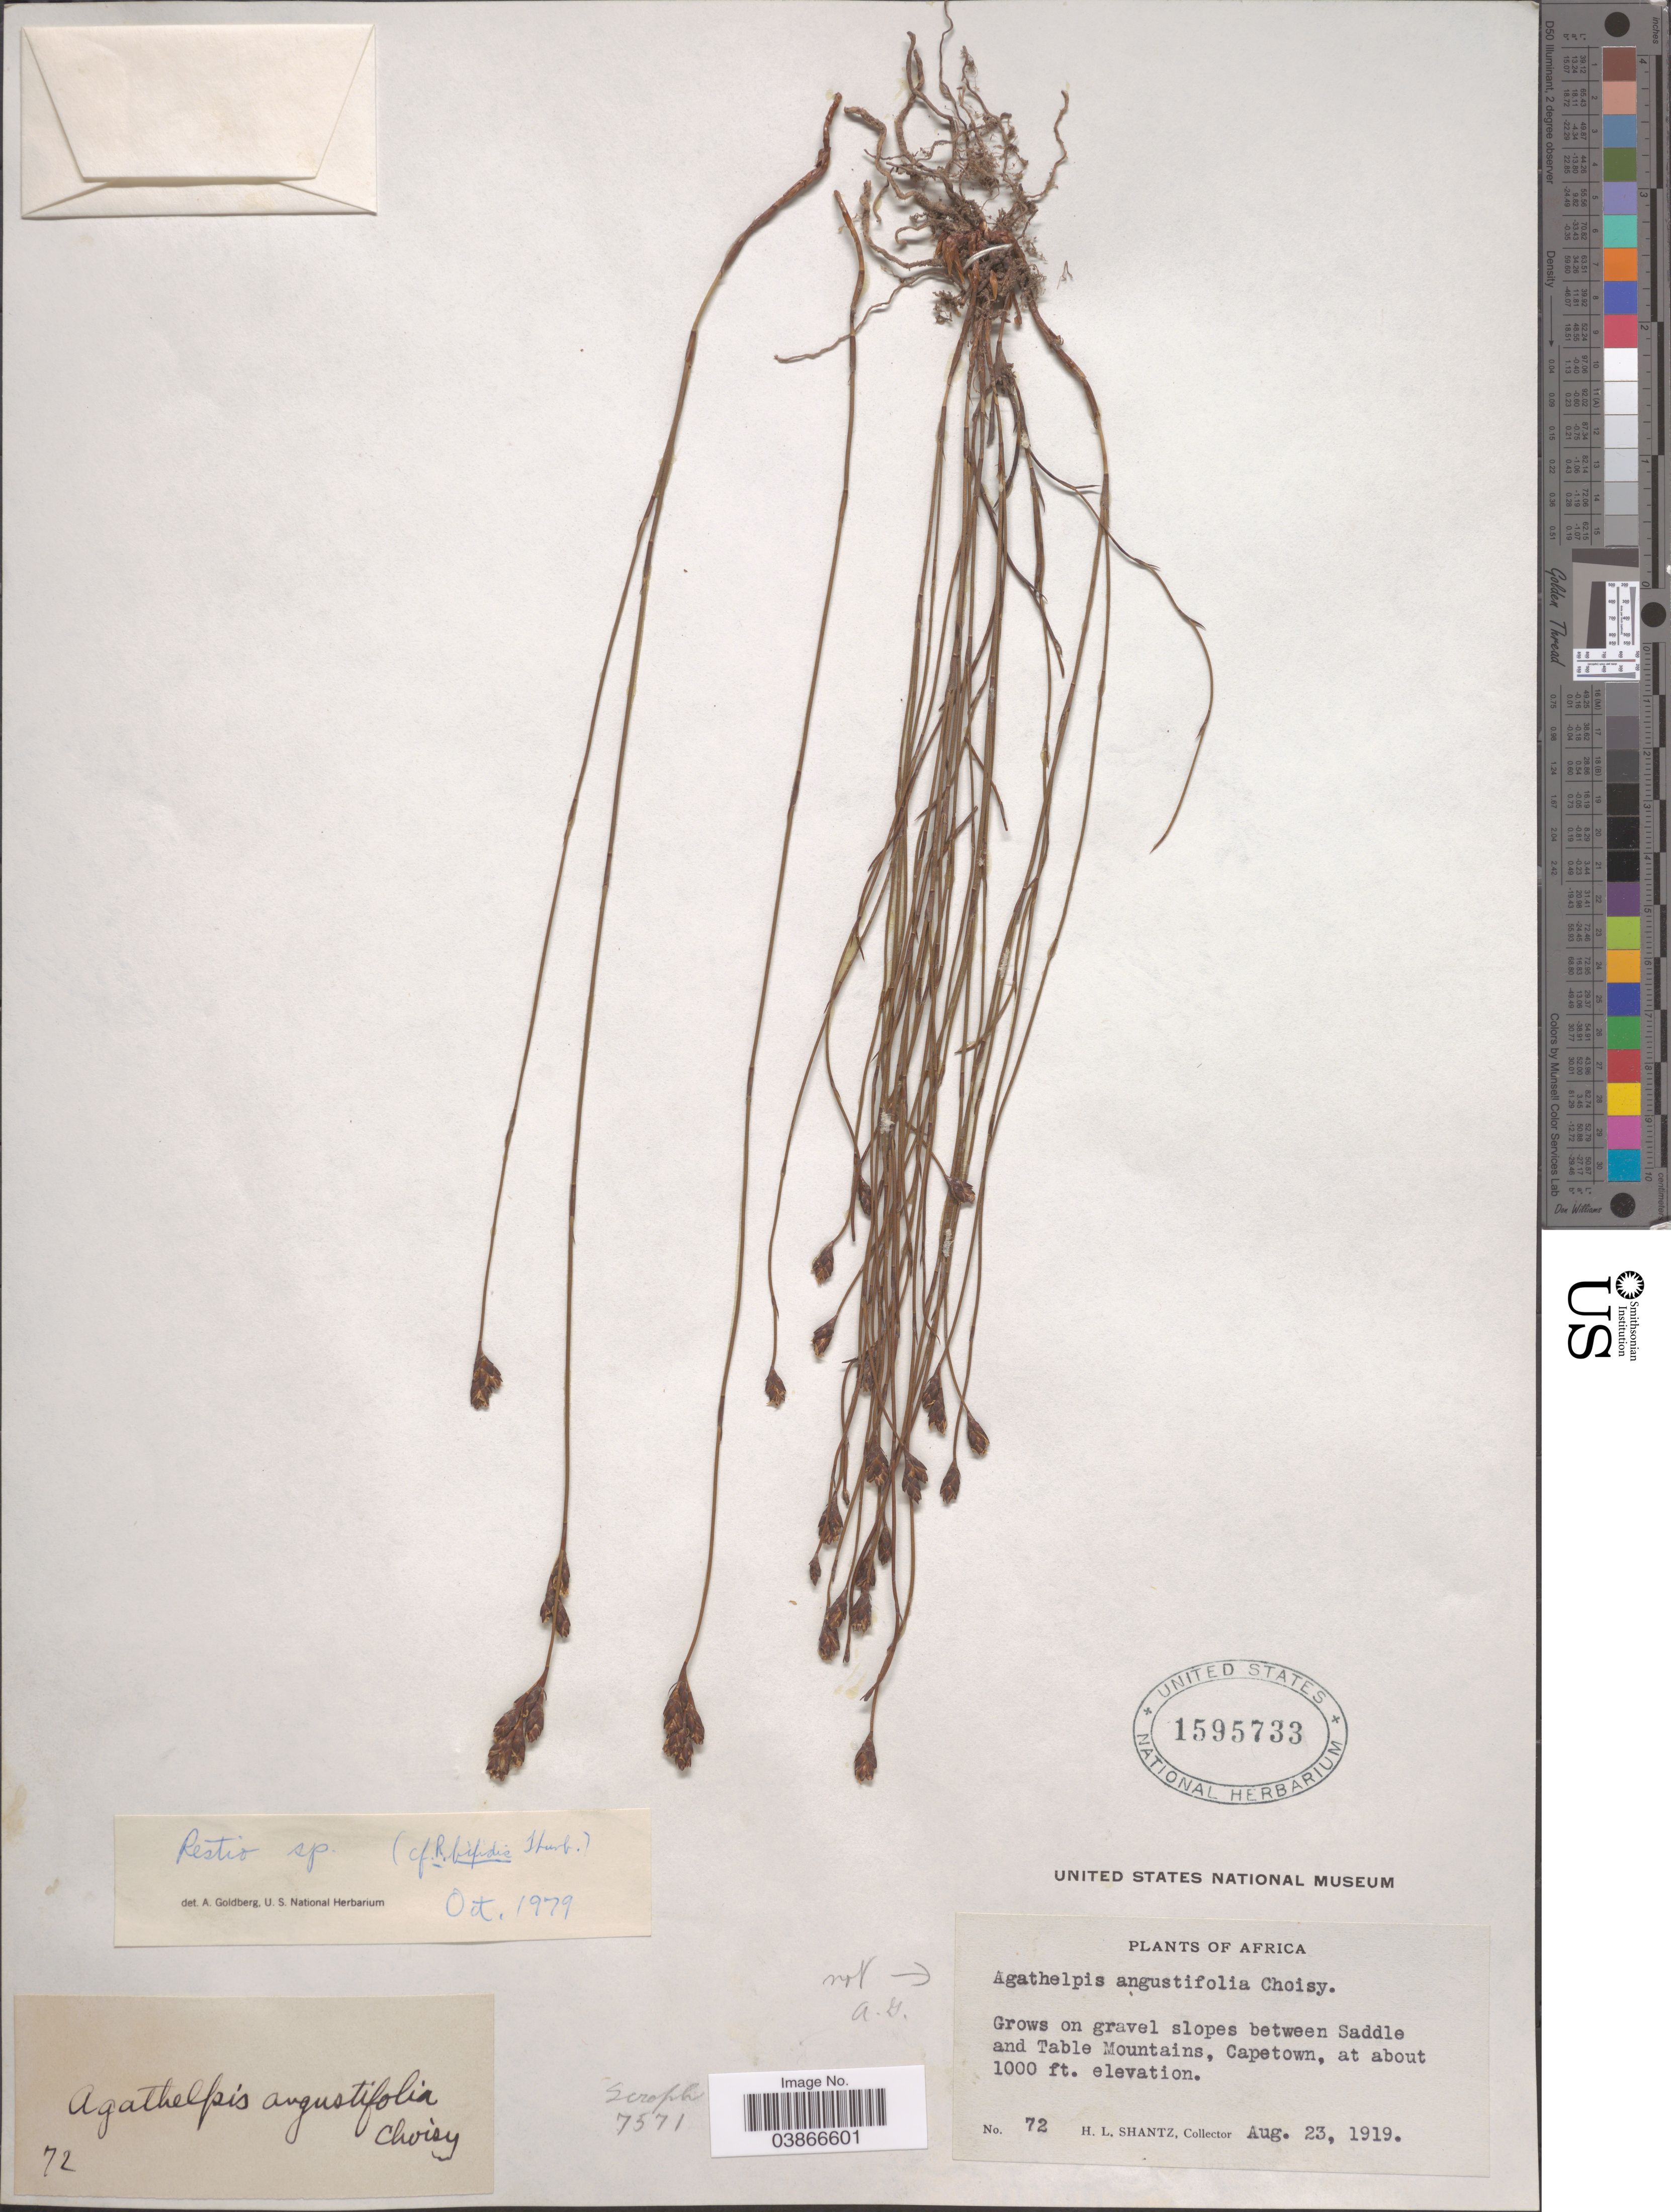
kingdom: Plantae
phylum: Tracheophyta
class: Liliopsida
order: Poales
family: Restionaceae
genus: Restio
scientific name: Restio bifidus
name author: Thunb.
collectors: H. Shantz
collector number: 72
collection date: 1919-08-23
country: South Africa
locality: Grows on gravel slopes between Saddle and Table Mountains, Capetown.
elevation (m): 305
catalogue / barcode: US 1595733